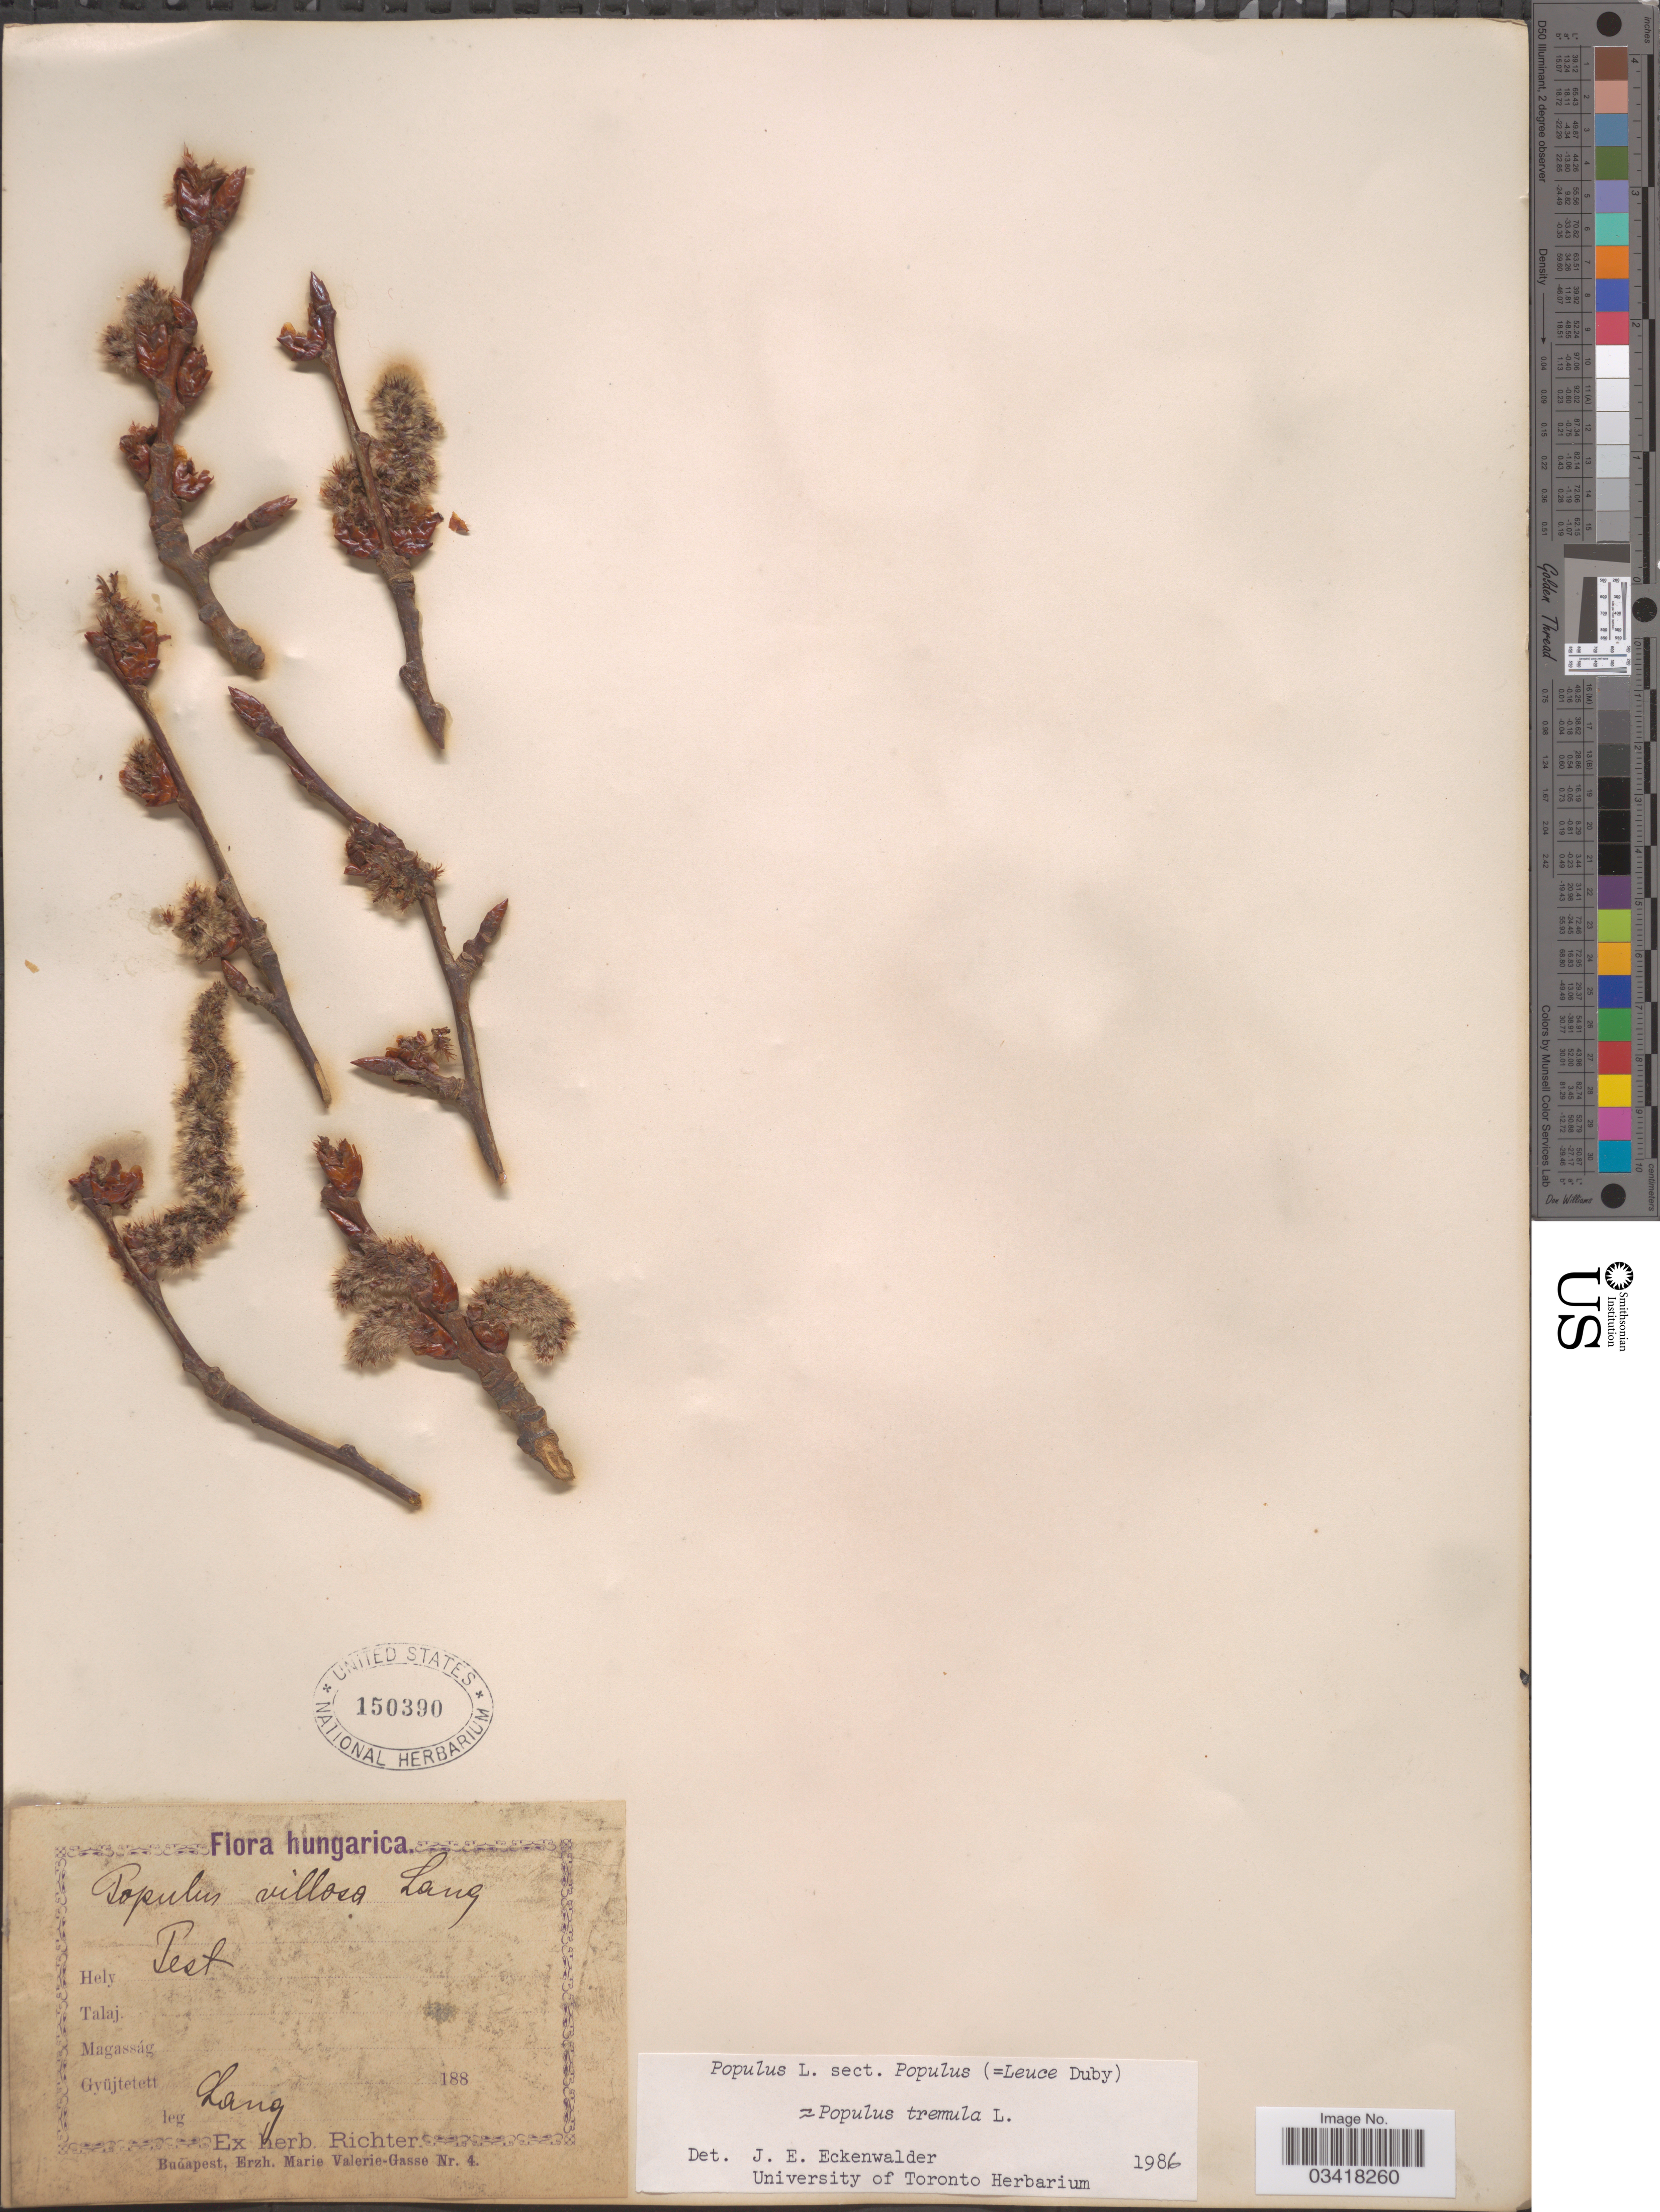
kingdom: Plantae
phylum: Tracheophyta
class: Magnoliopsida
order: Malpighiales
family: Salicaceae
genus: Populus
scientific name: Populus tremula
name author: L.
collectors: Lang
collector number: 4?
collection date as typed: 188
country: Hungary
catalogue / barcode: US 150390